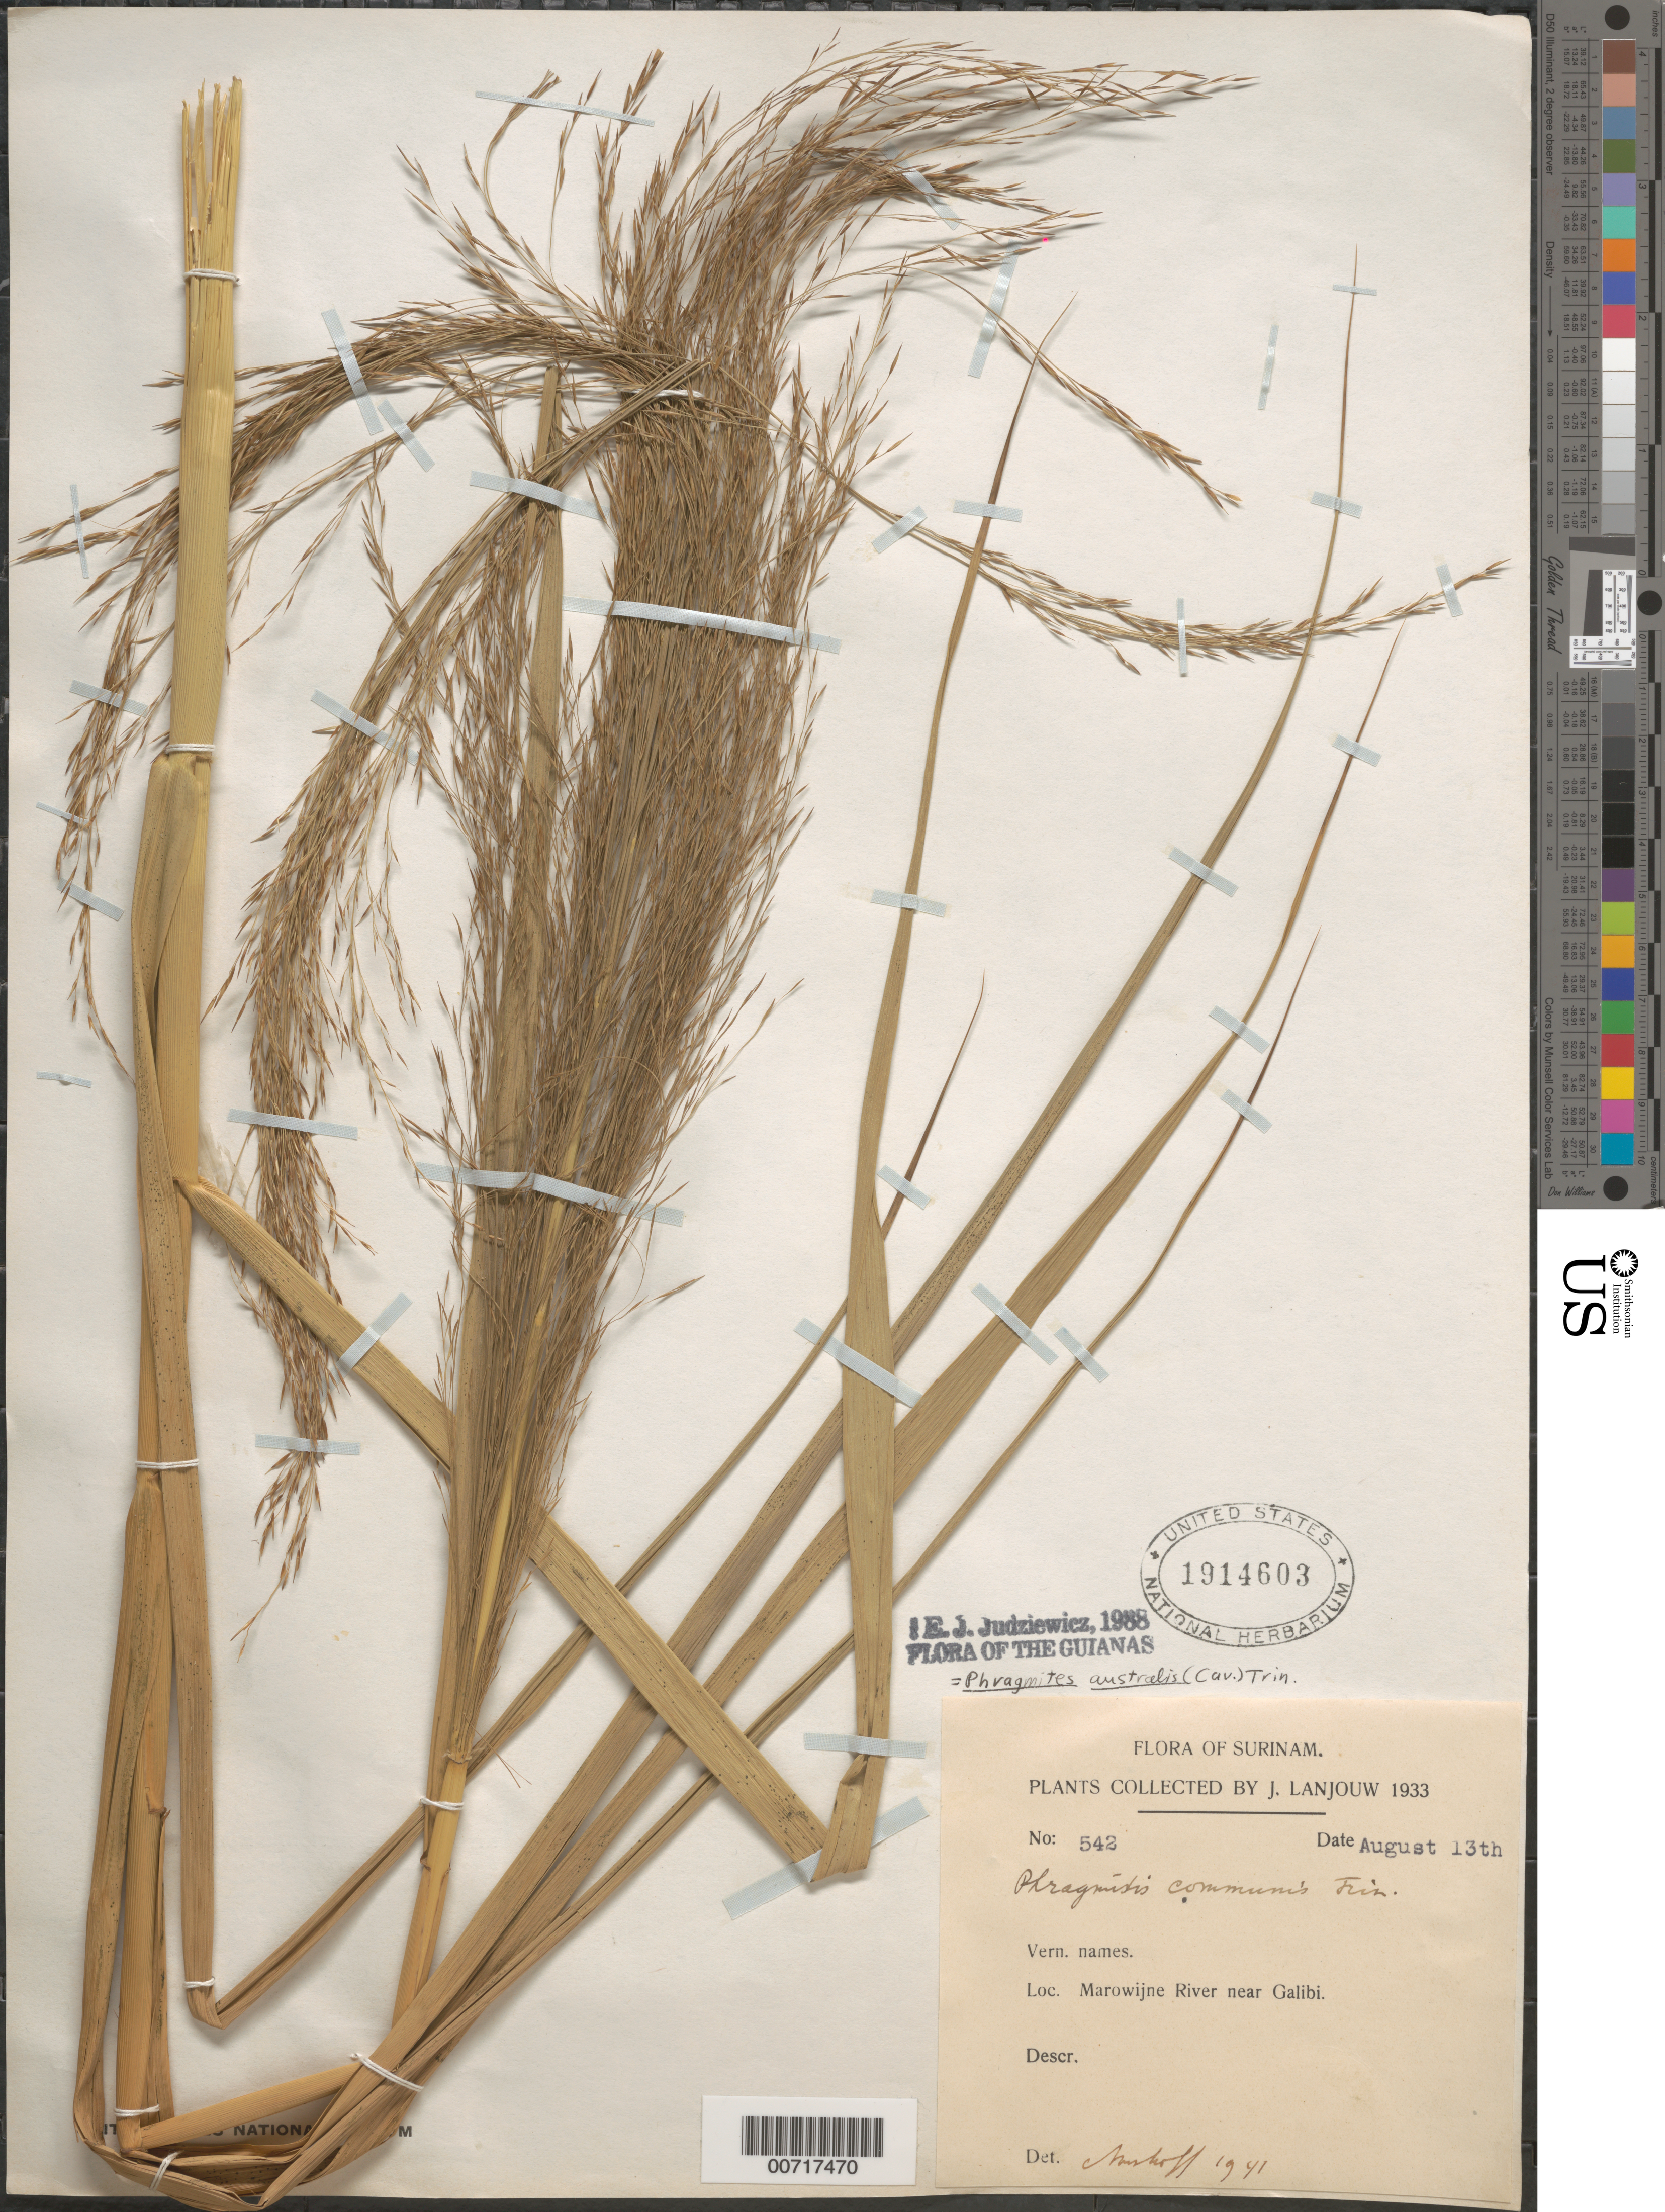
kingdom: Plantae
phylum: Tracheophyta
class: Liliopsida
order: Poales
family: Poaceae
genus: Phragmites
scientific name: Phragmites australis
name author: (Cav.) Trin. ex Steud.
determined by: Judziewicz, E. J.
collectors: J. Lanjouw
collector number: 542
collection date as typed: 13-Aug-33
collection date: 1933-08-13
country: Suriname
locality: Marowijne R., near Galibi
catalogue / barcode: US 1914603